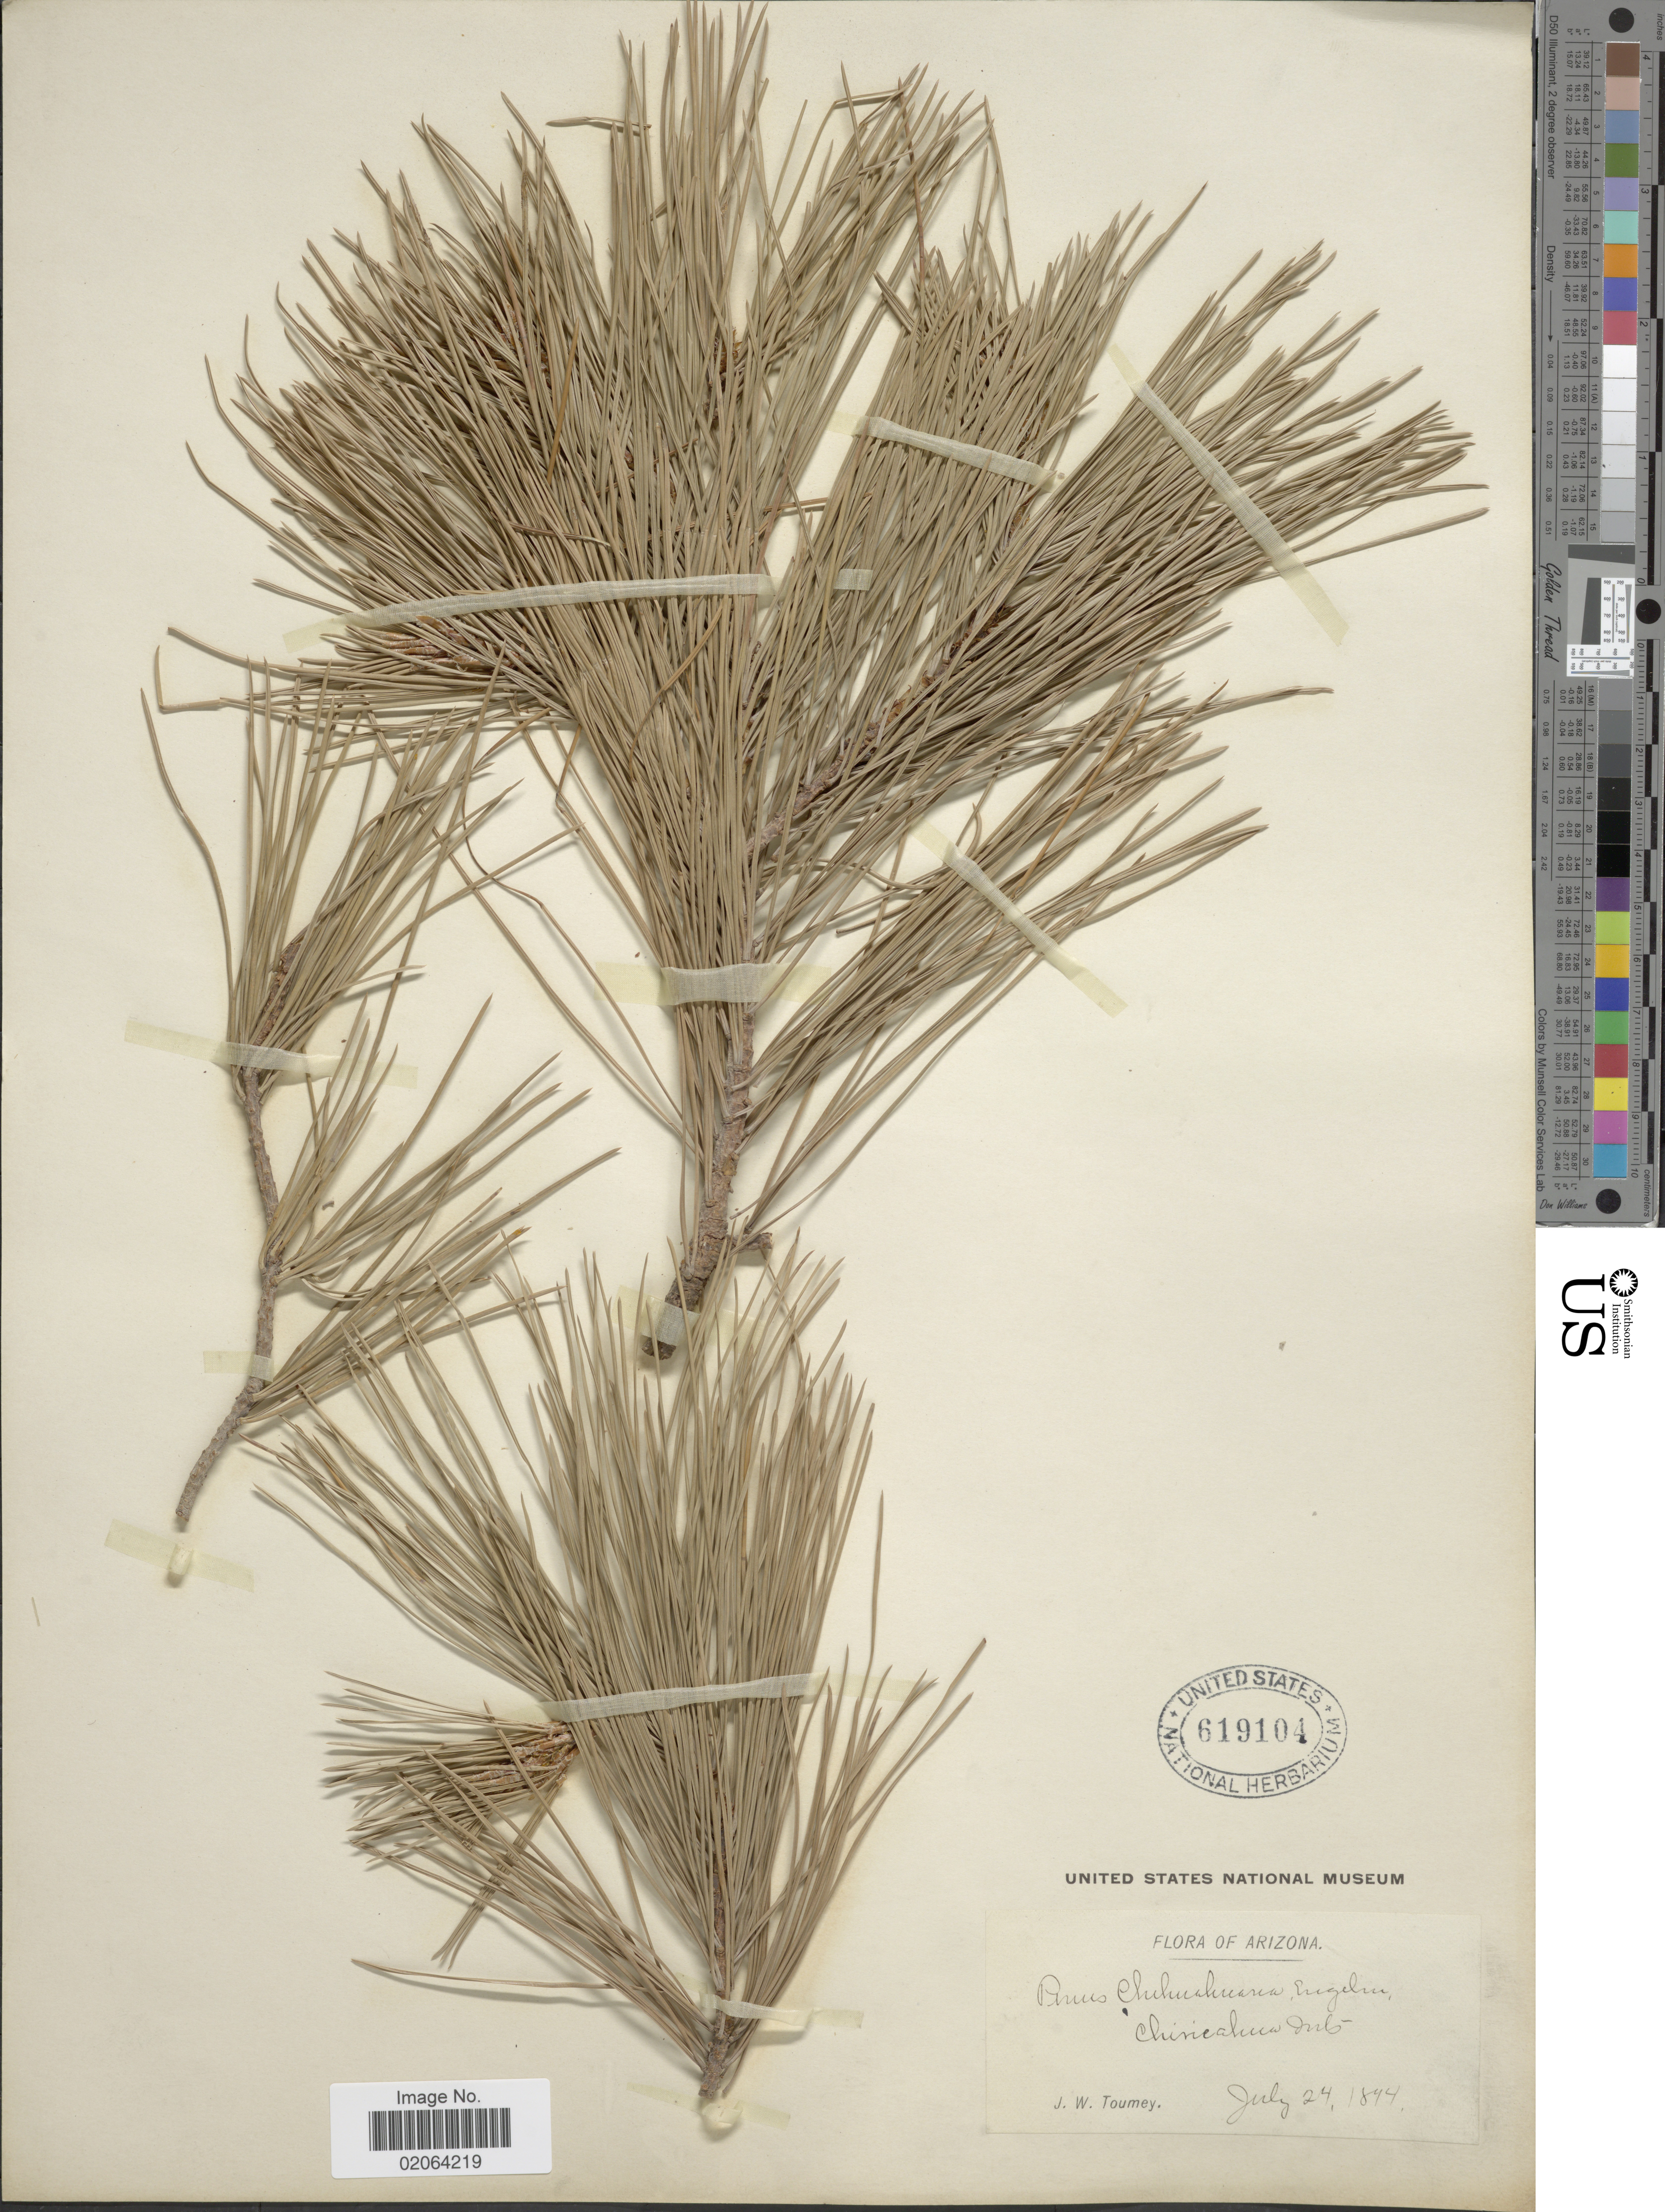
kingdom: Plantae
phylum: Tracheophyta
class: Pinopsida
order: Pinales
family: Pinaceae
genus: Pinus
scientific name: Pinus leiophylla var. chihuahuana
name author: (Engelm.) Shaw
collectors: J. W. Toumey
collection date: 1844-07-24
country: United States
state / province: Arizona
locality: Chiricahua Mts.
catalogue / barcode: US 619104